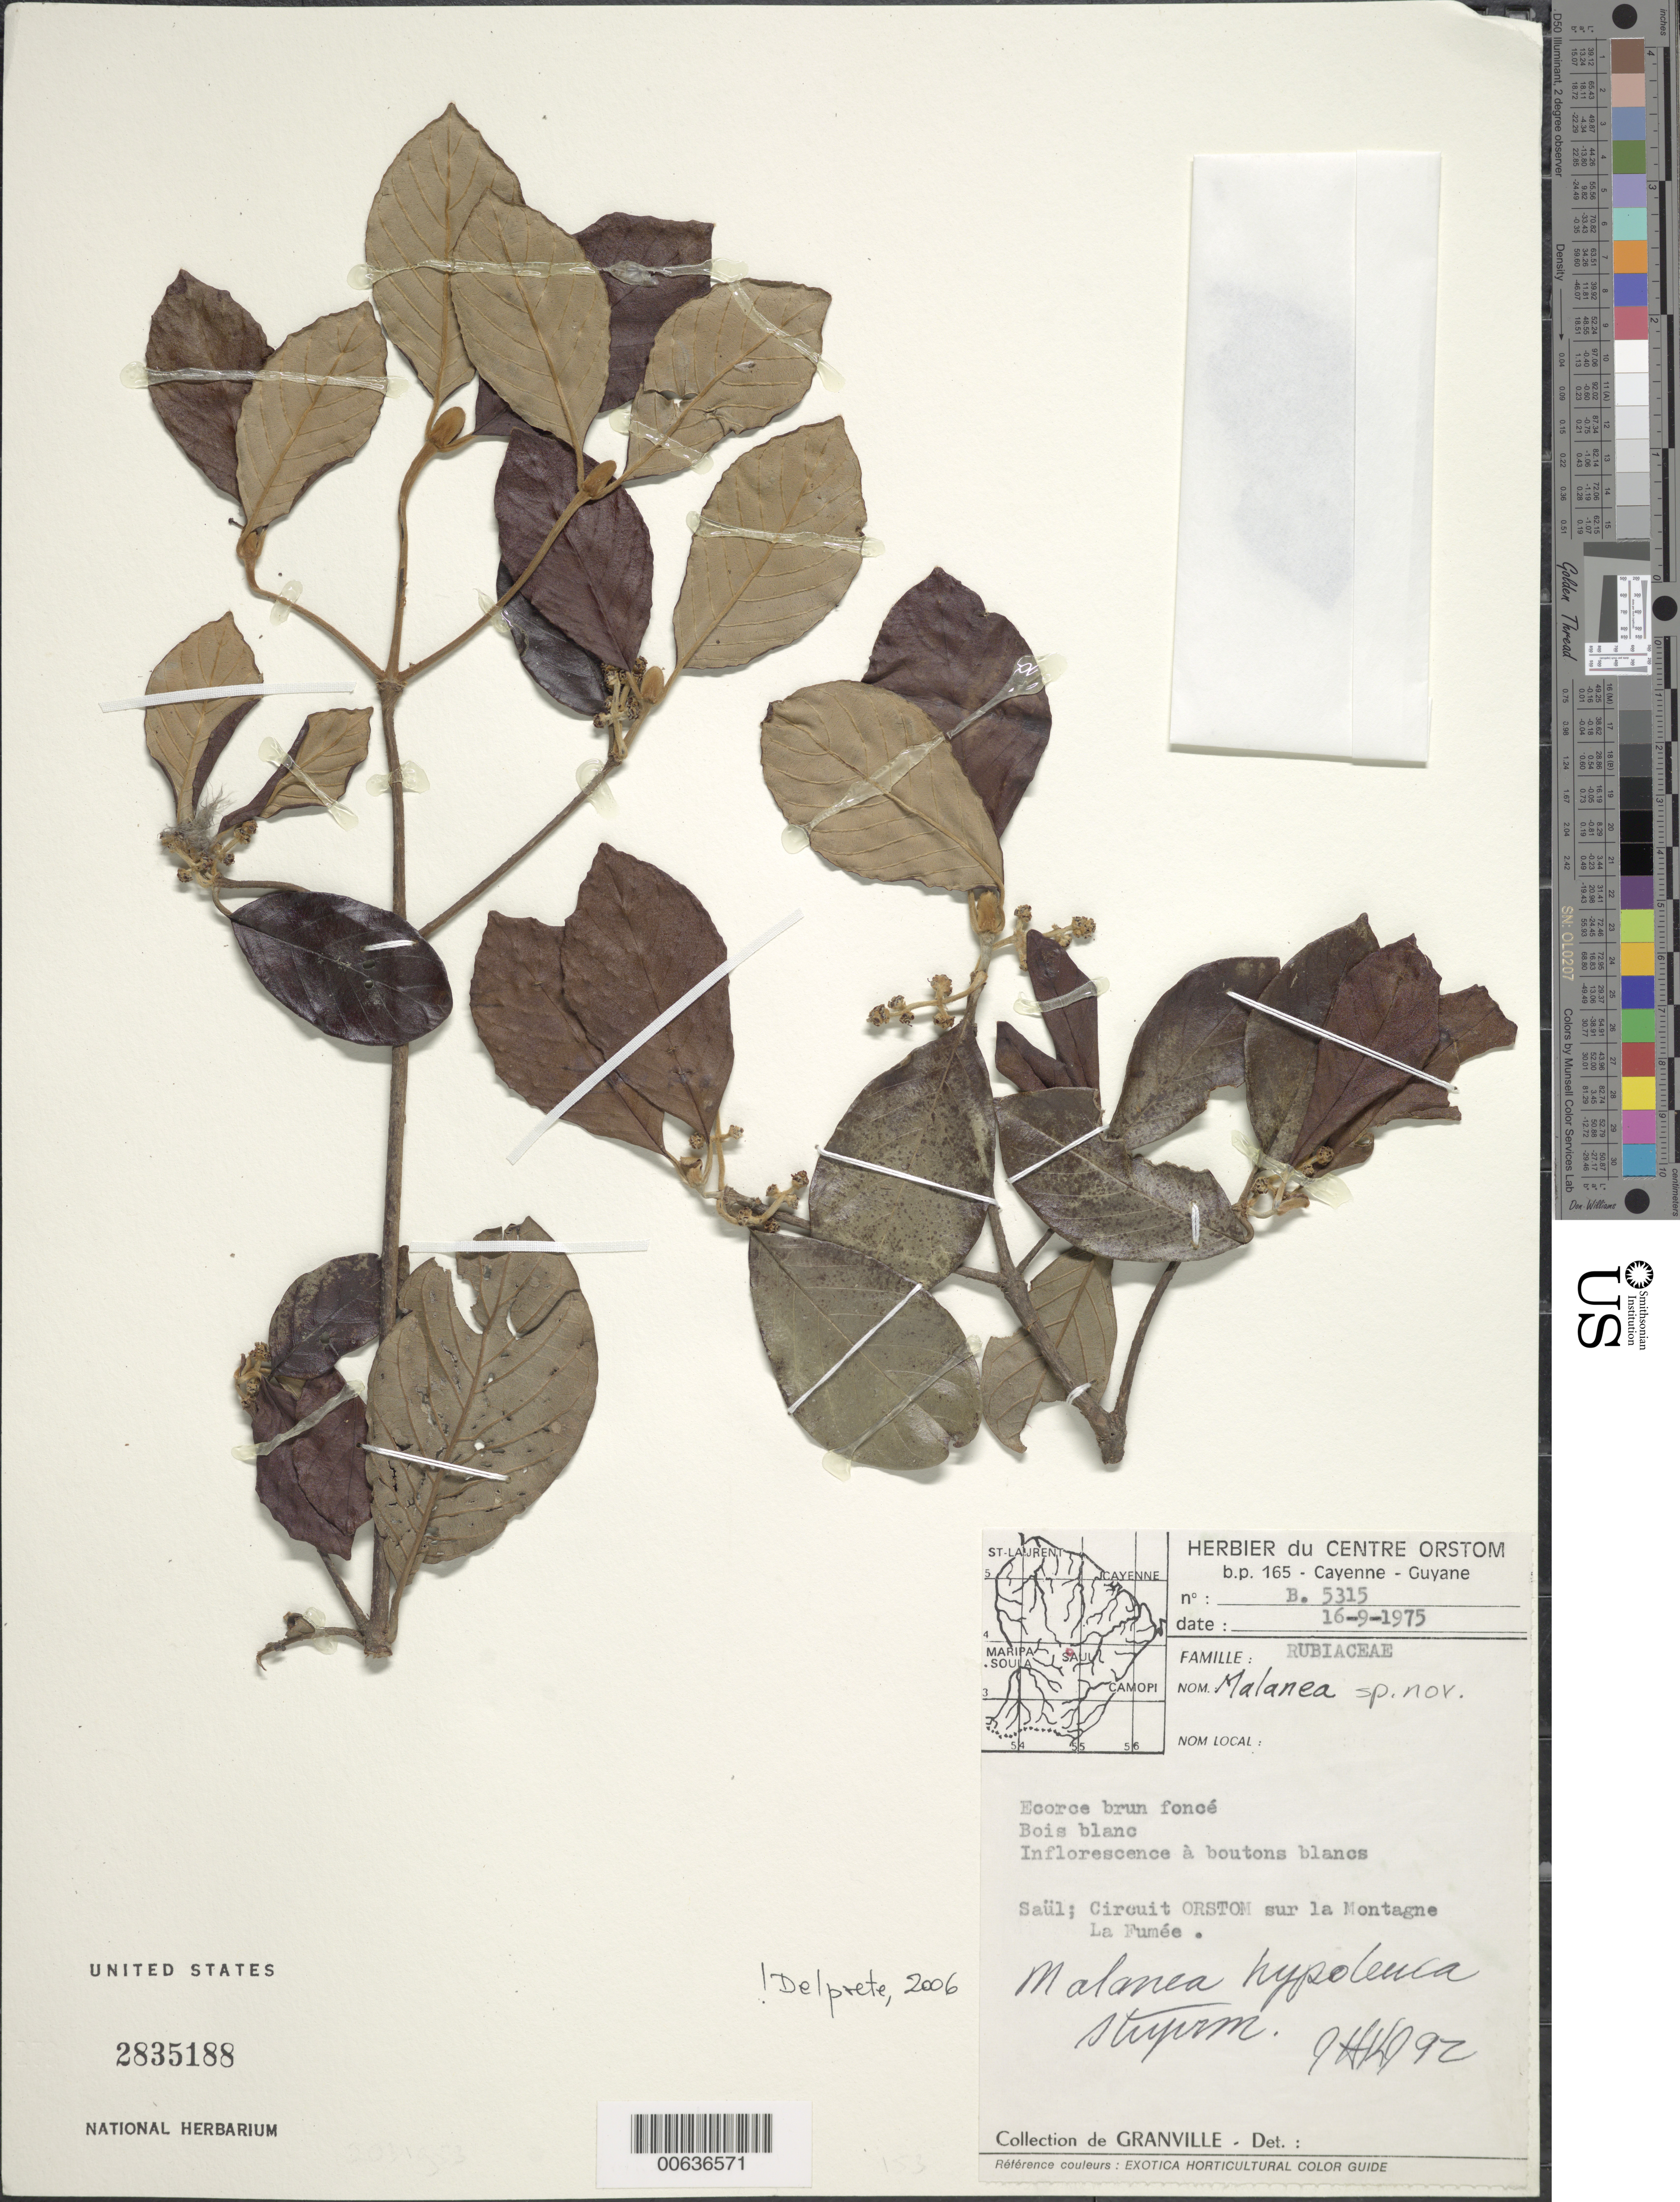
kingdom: Plantae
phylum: Tracheophyta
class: Magnoliopsida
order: Gentianales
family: Rubiaceae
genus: Malanea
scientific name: Malanea hypoleuca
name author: Steyerm.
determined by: Delprete, P. G., Herb. de Guyane Cay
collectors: J.-J. de Granville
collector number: B 5315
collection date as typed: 16-Sep-75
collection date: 1975-09-16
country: French Guiana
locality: Saül, circuit ORSTOM sur la Montagne La Fumée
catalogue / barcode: US 2835188